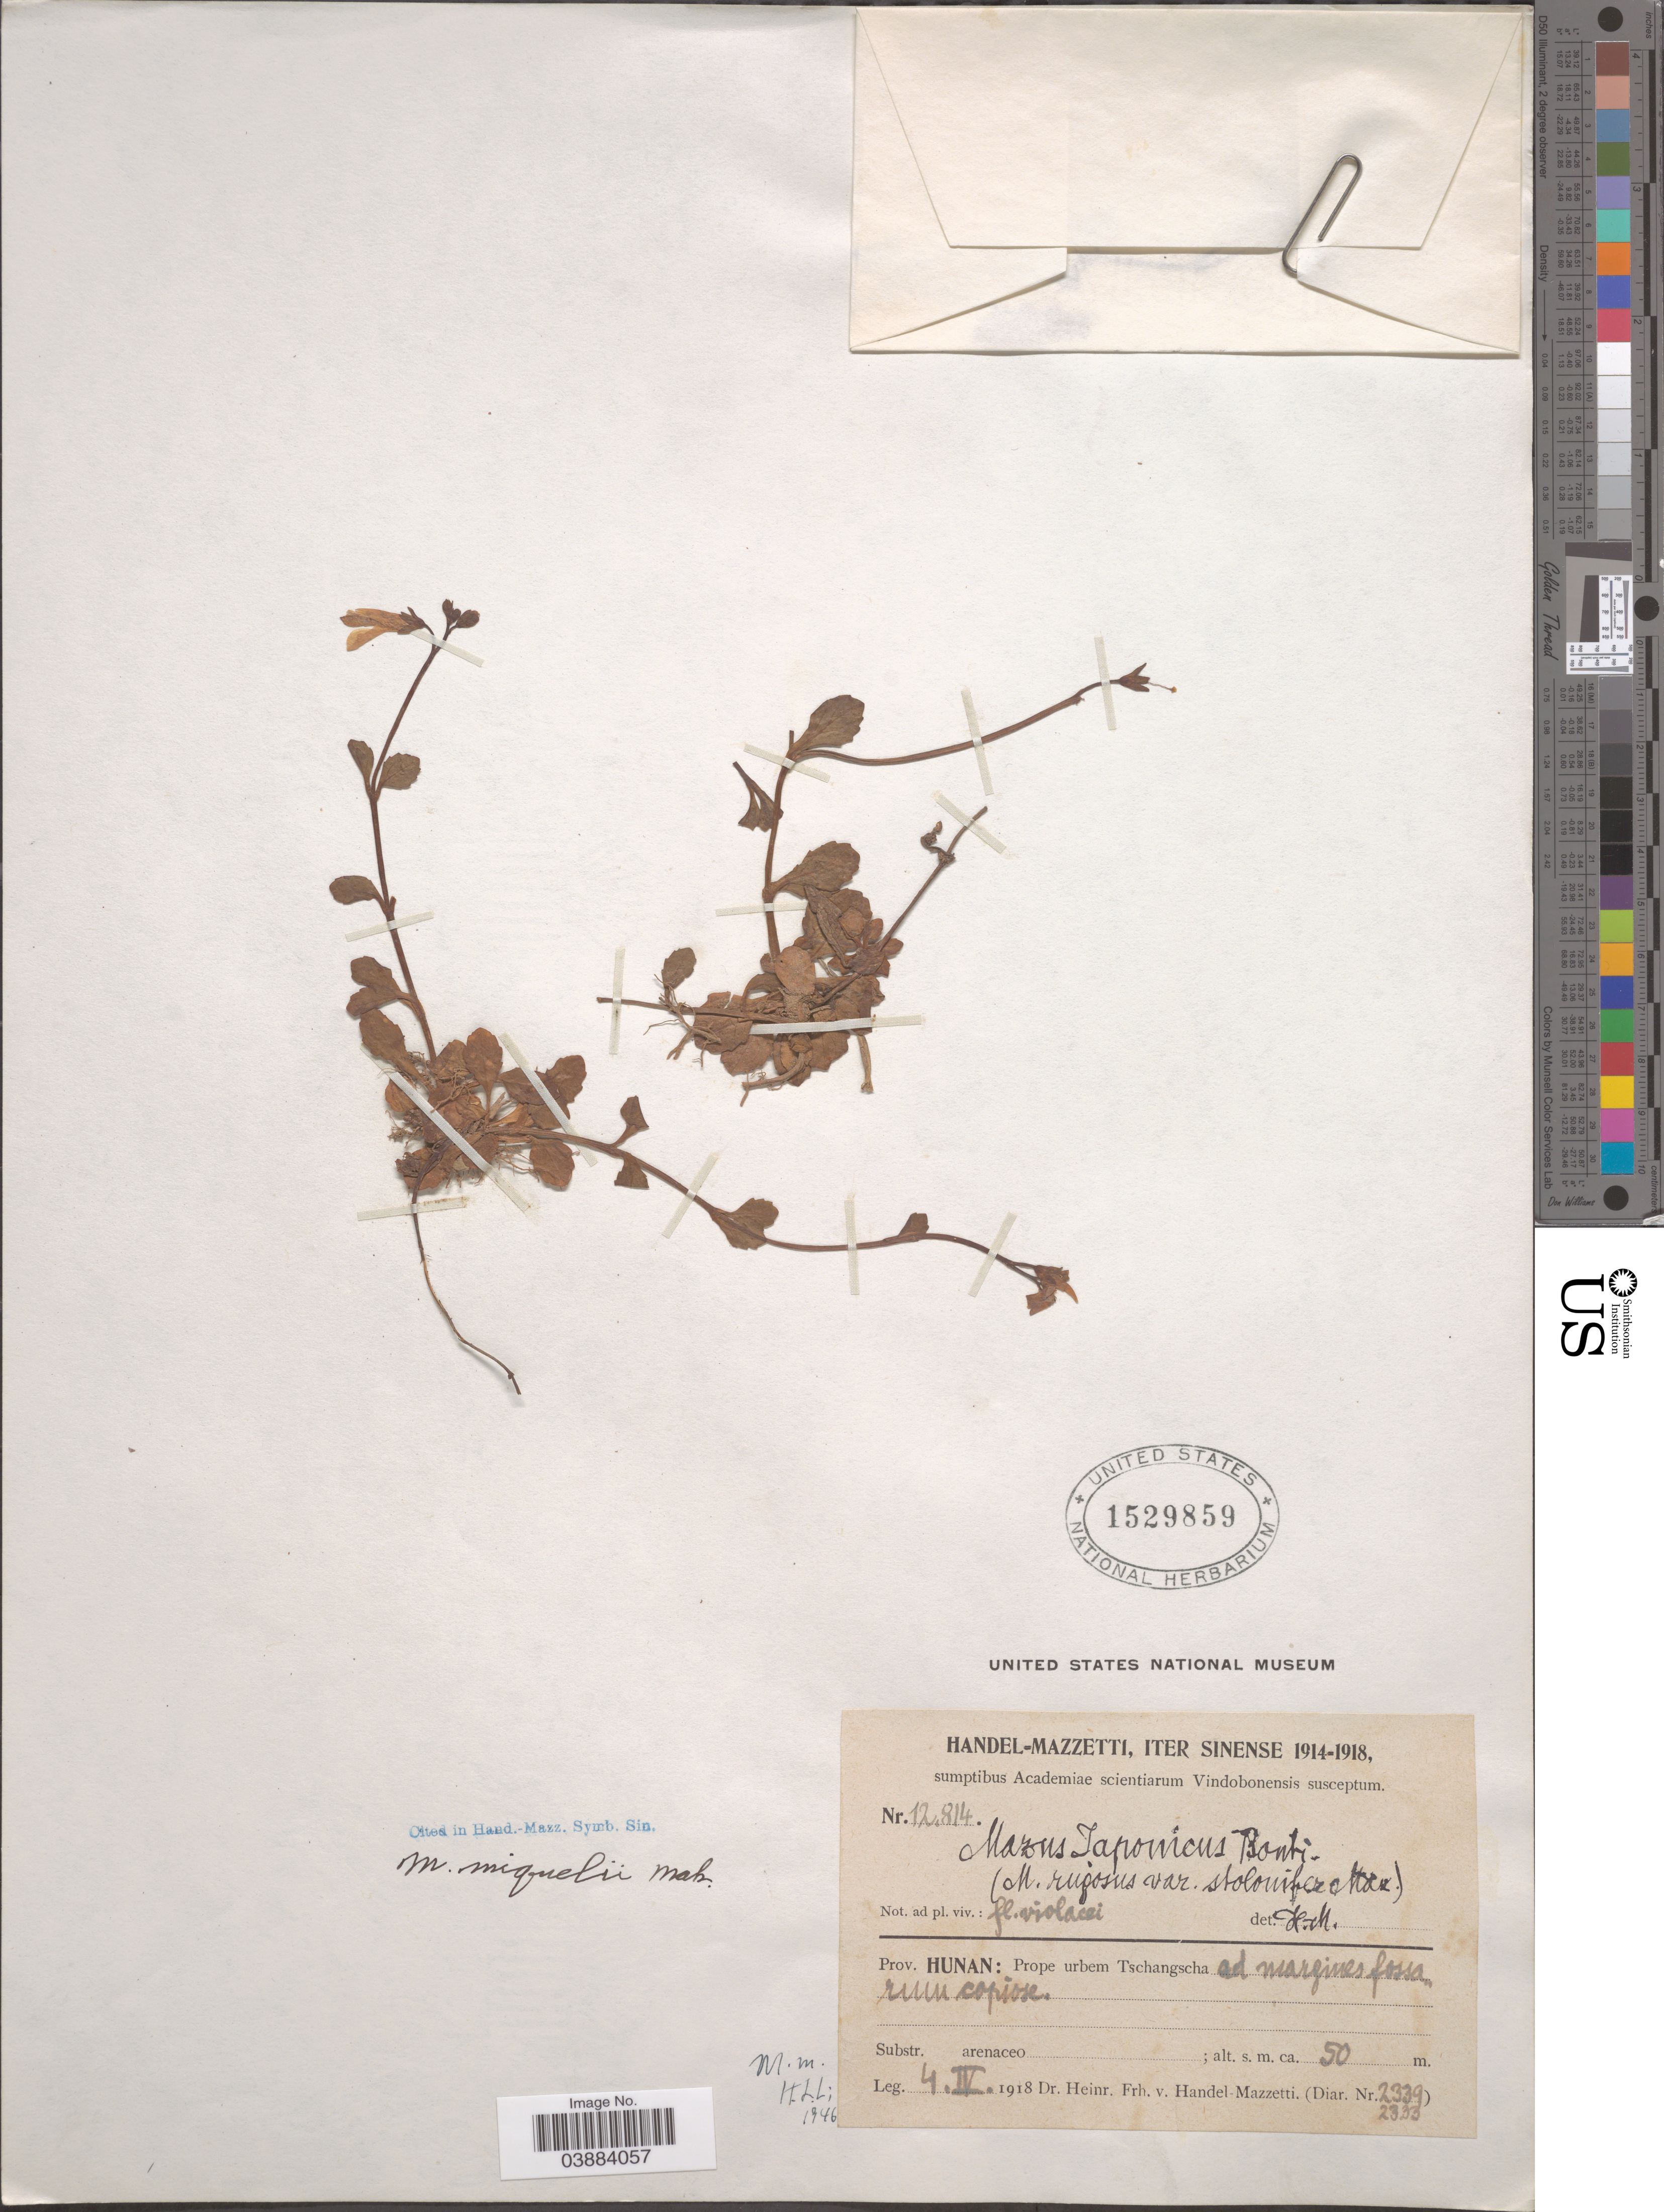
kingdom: Plantae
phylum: Tracheophyta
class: Magnoliopsida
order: Lamiales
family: Mazaceae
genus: Mazus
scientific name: Mazus miquelii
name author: Makino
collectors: H. Handel-Mazzetti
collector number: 12814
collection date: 1918-04-04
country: China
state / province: Hunan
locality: Iter Sinense. Prope urbem Tschangscha.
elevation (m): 50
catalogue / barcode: US 1529859